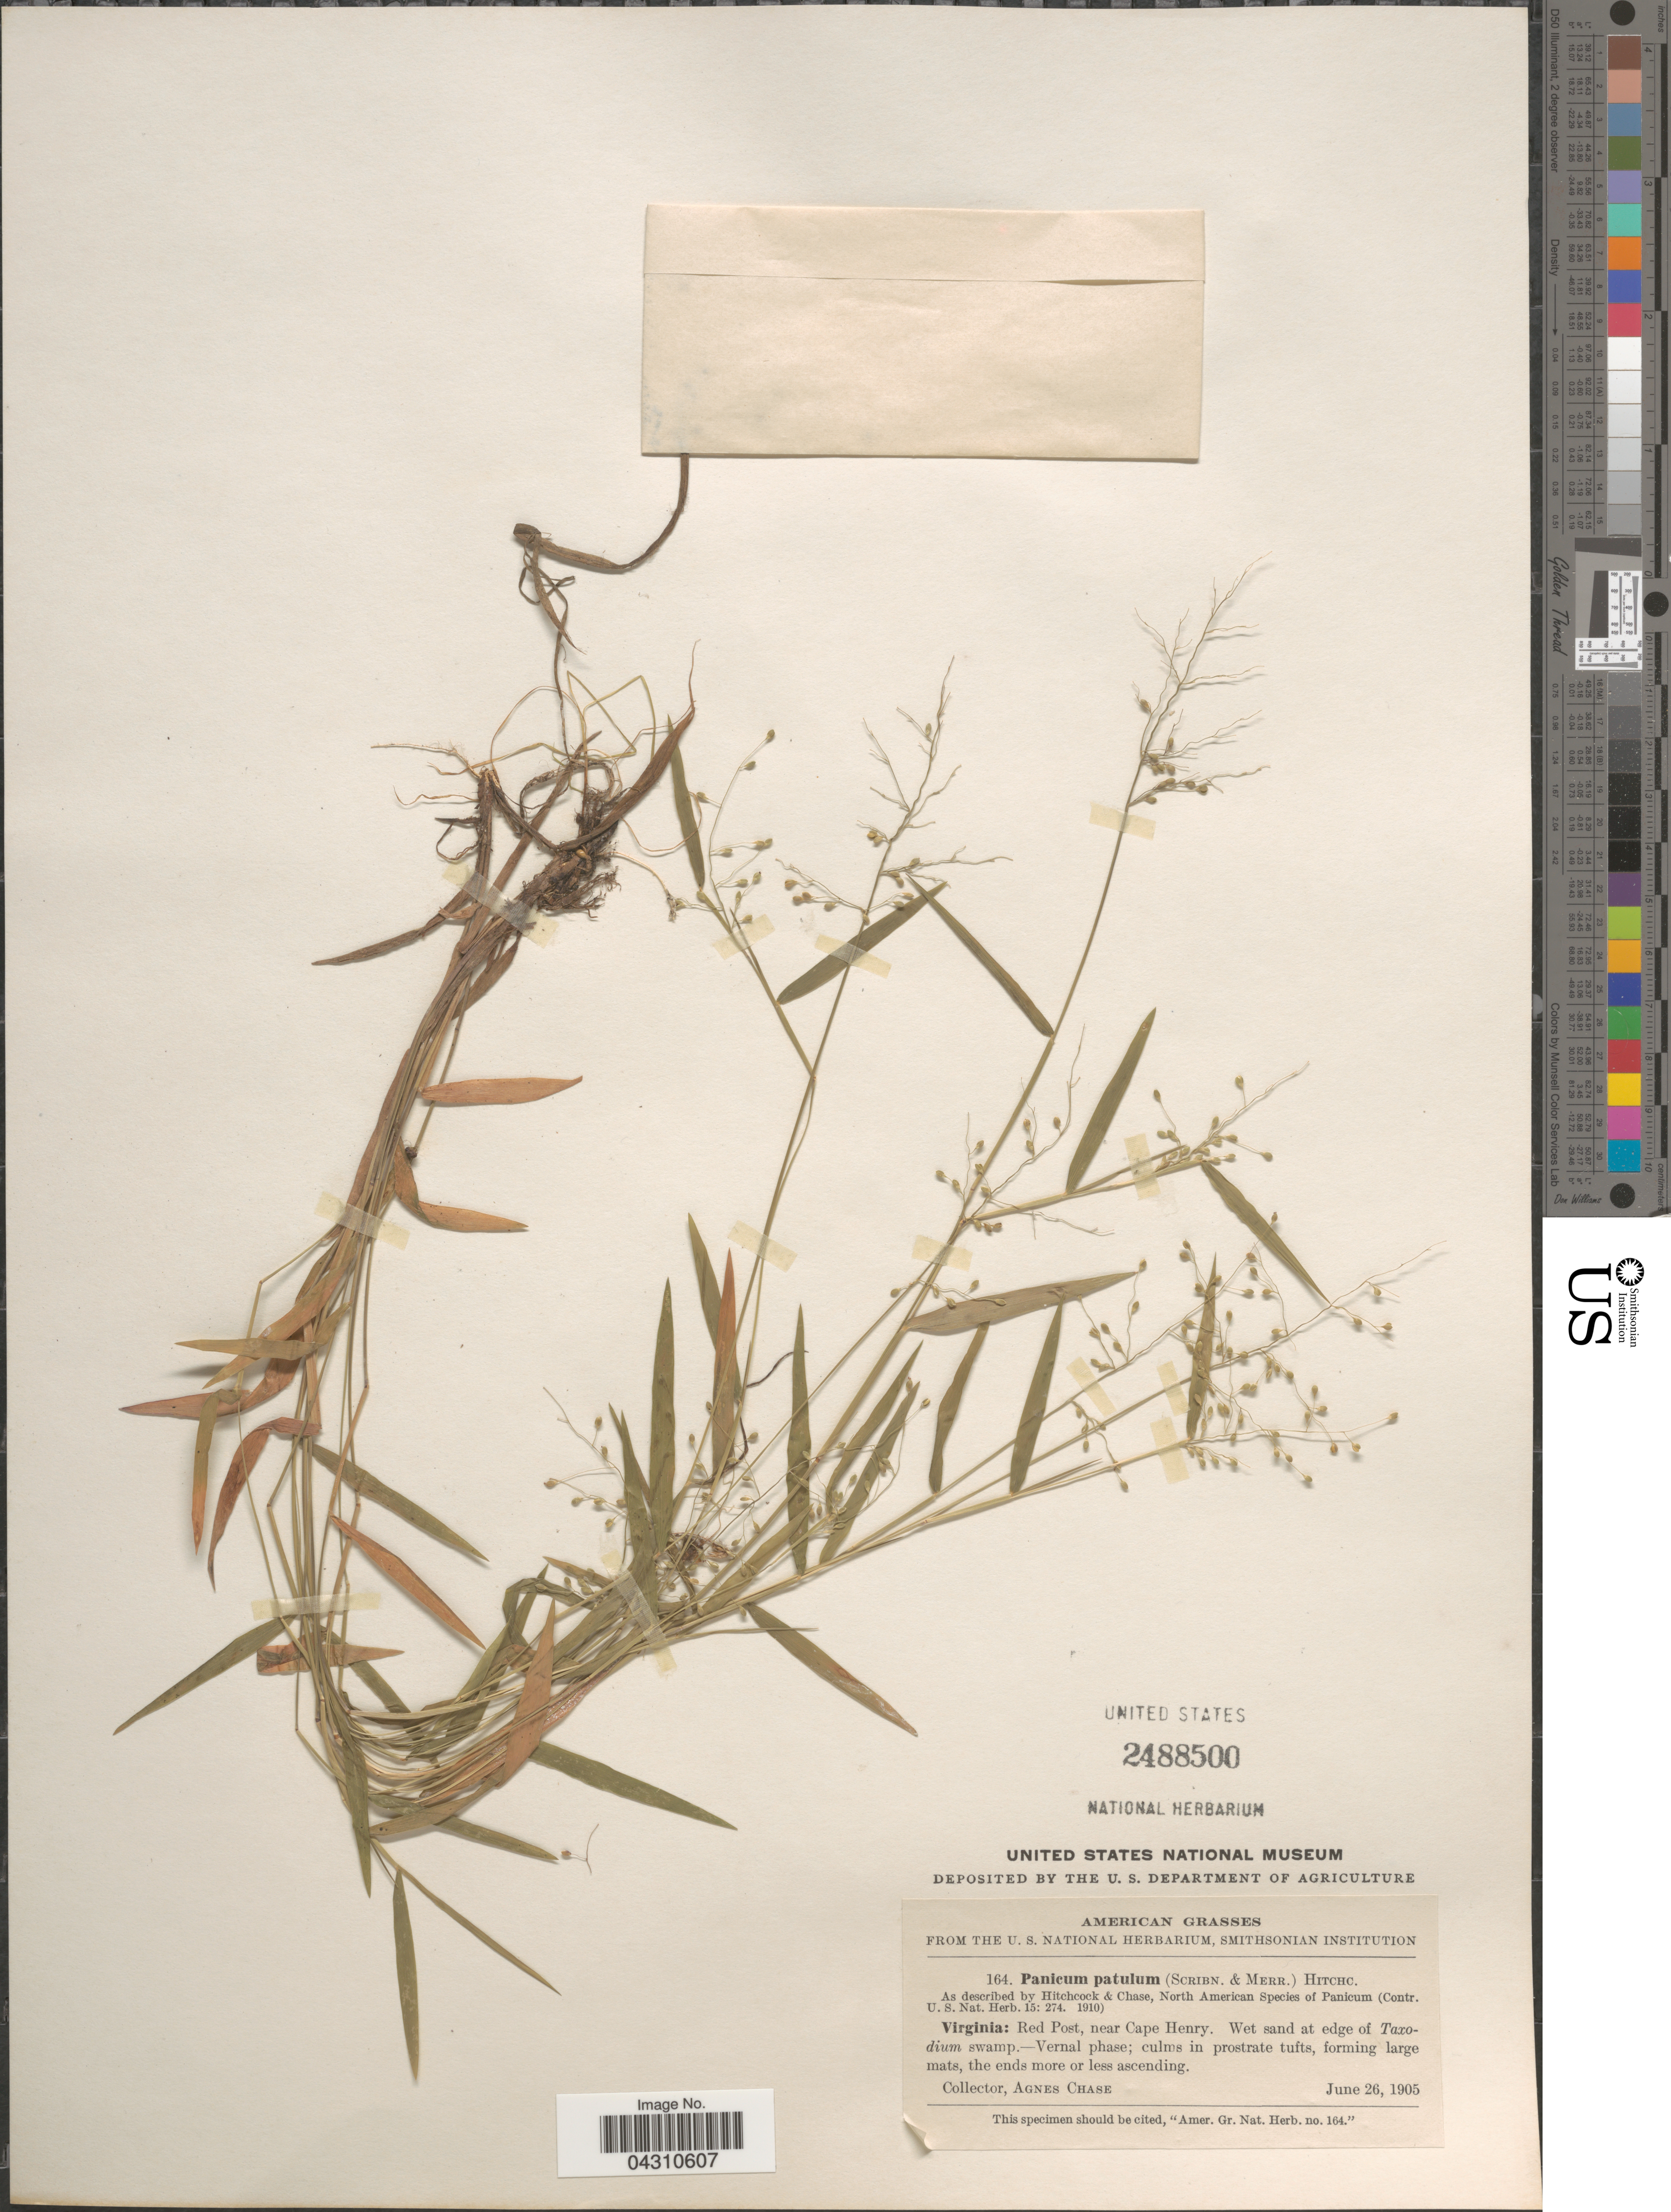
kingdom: Plantae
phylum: Tracheophyta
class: Liliopsida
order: Poales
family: Poaceae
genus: Dichanthelium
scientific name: Dichanthelium portoricense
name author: (Desv. ex Ham.) B.F. Hansen & Wunderlin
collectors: A. Chase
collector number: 164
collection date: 1905-06-26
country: United States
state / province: Virginia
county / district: City of Virginia Beach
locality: Red Post, near Cape Henry.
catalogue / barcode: US 2488500